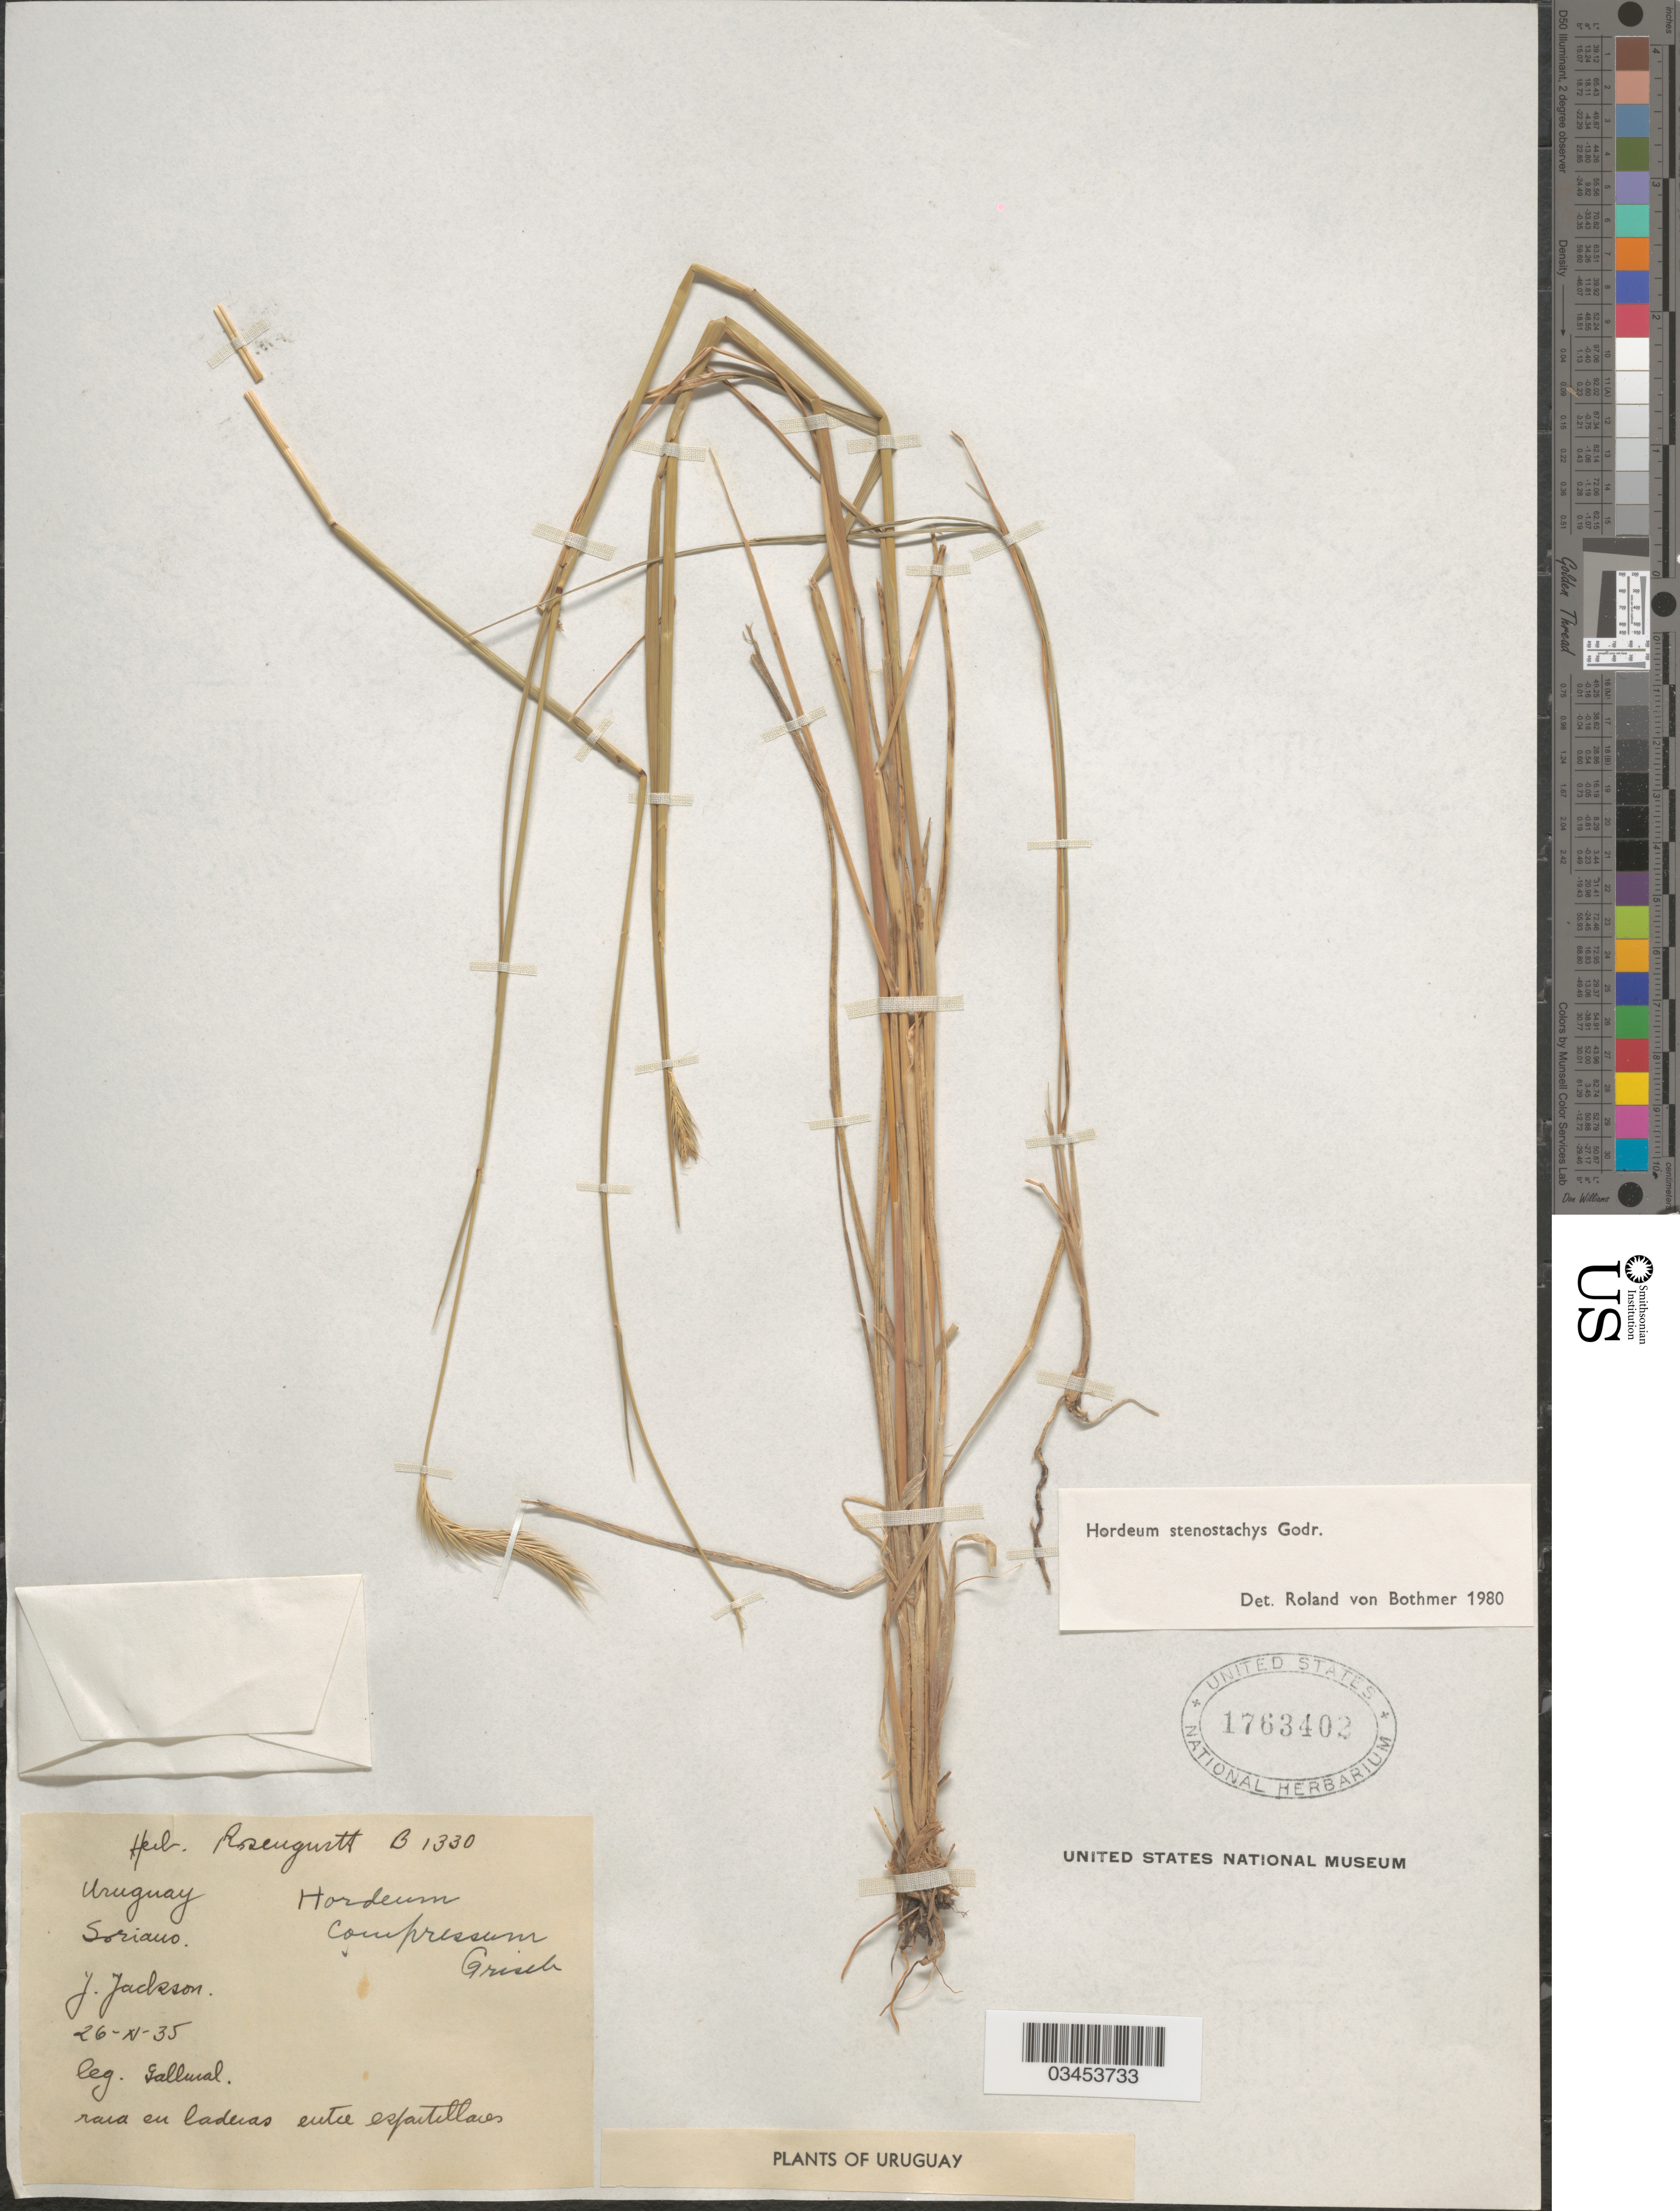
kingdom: Plantae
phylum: Tracheophyta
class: Liliopsida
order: Poales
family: Poaceae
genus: Hordeum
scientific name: Hordeum stenostachys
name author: Godr.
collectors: -. Gallinal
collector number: B1330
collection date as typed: Transcribed d/m/y: 26/11/35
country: Uruguay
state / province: Soriano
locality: J. Jackson.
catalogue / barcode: US 1763402